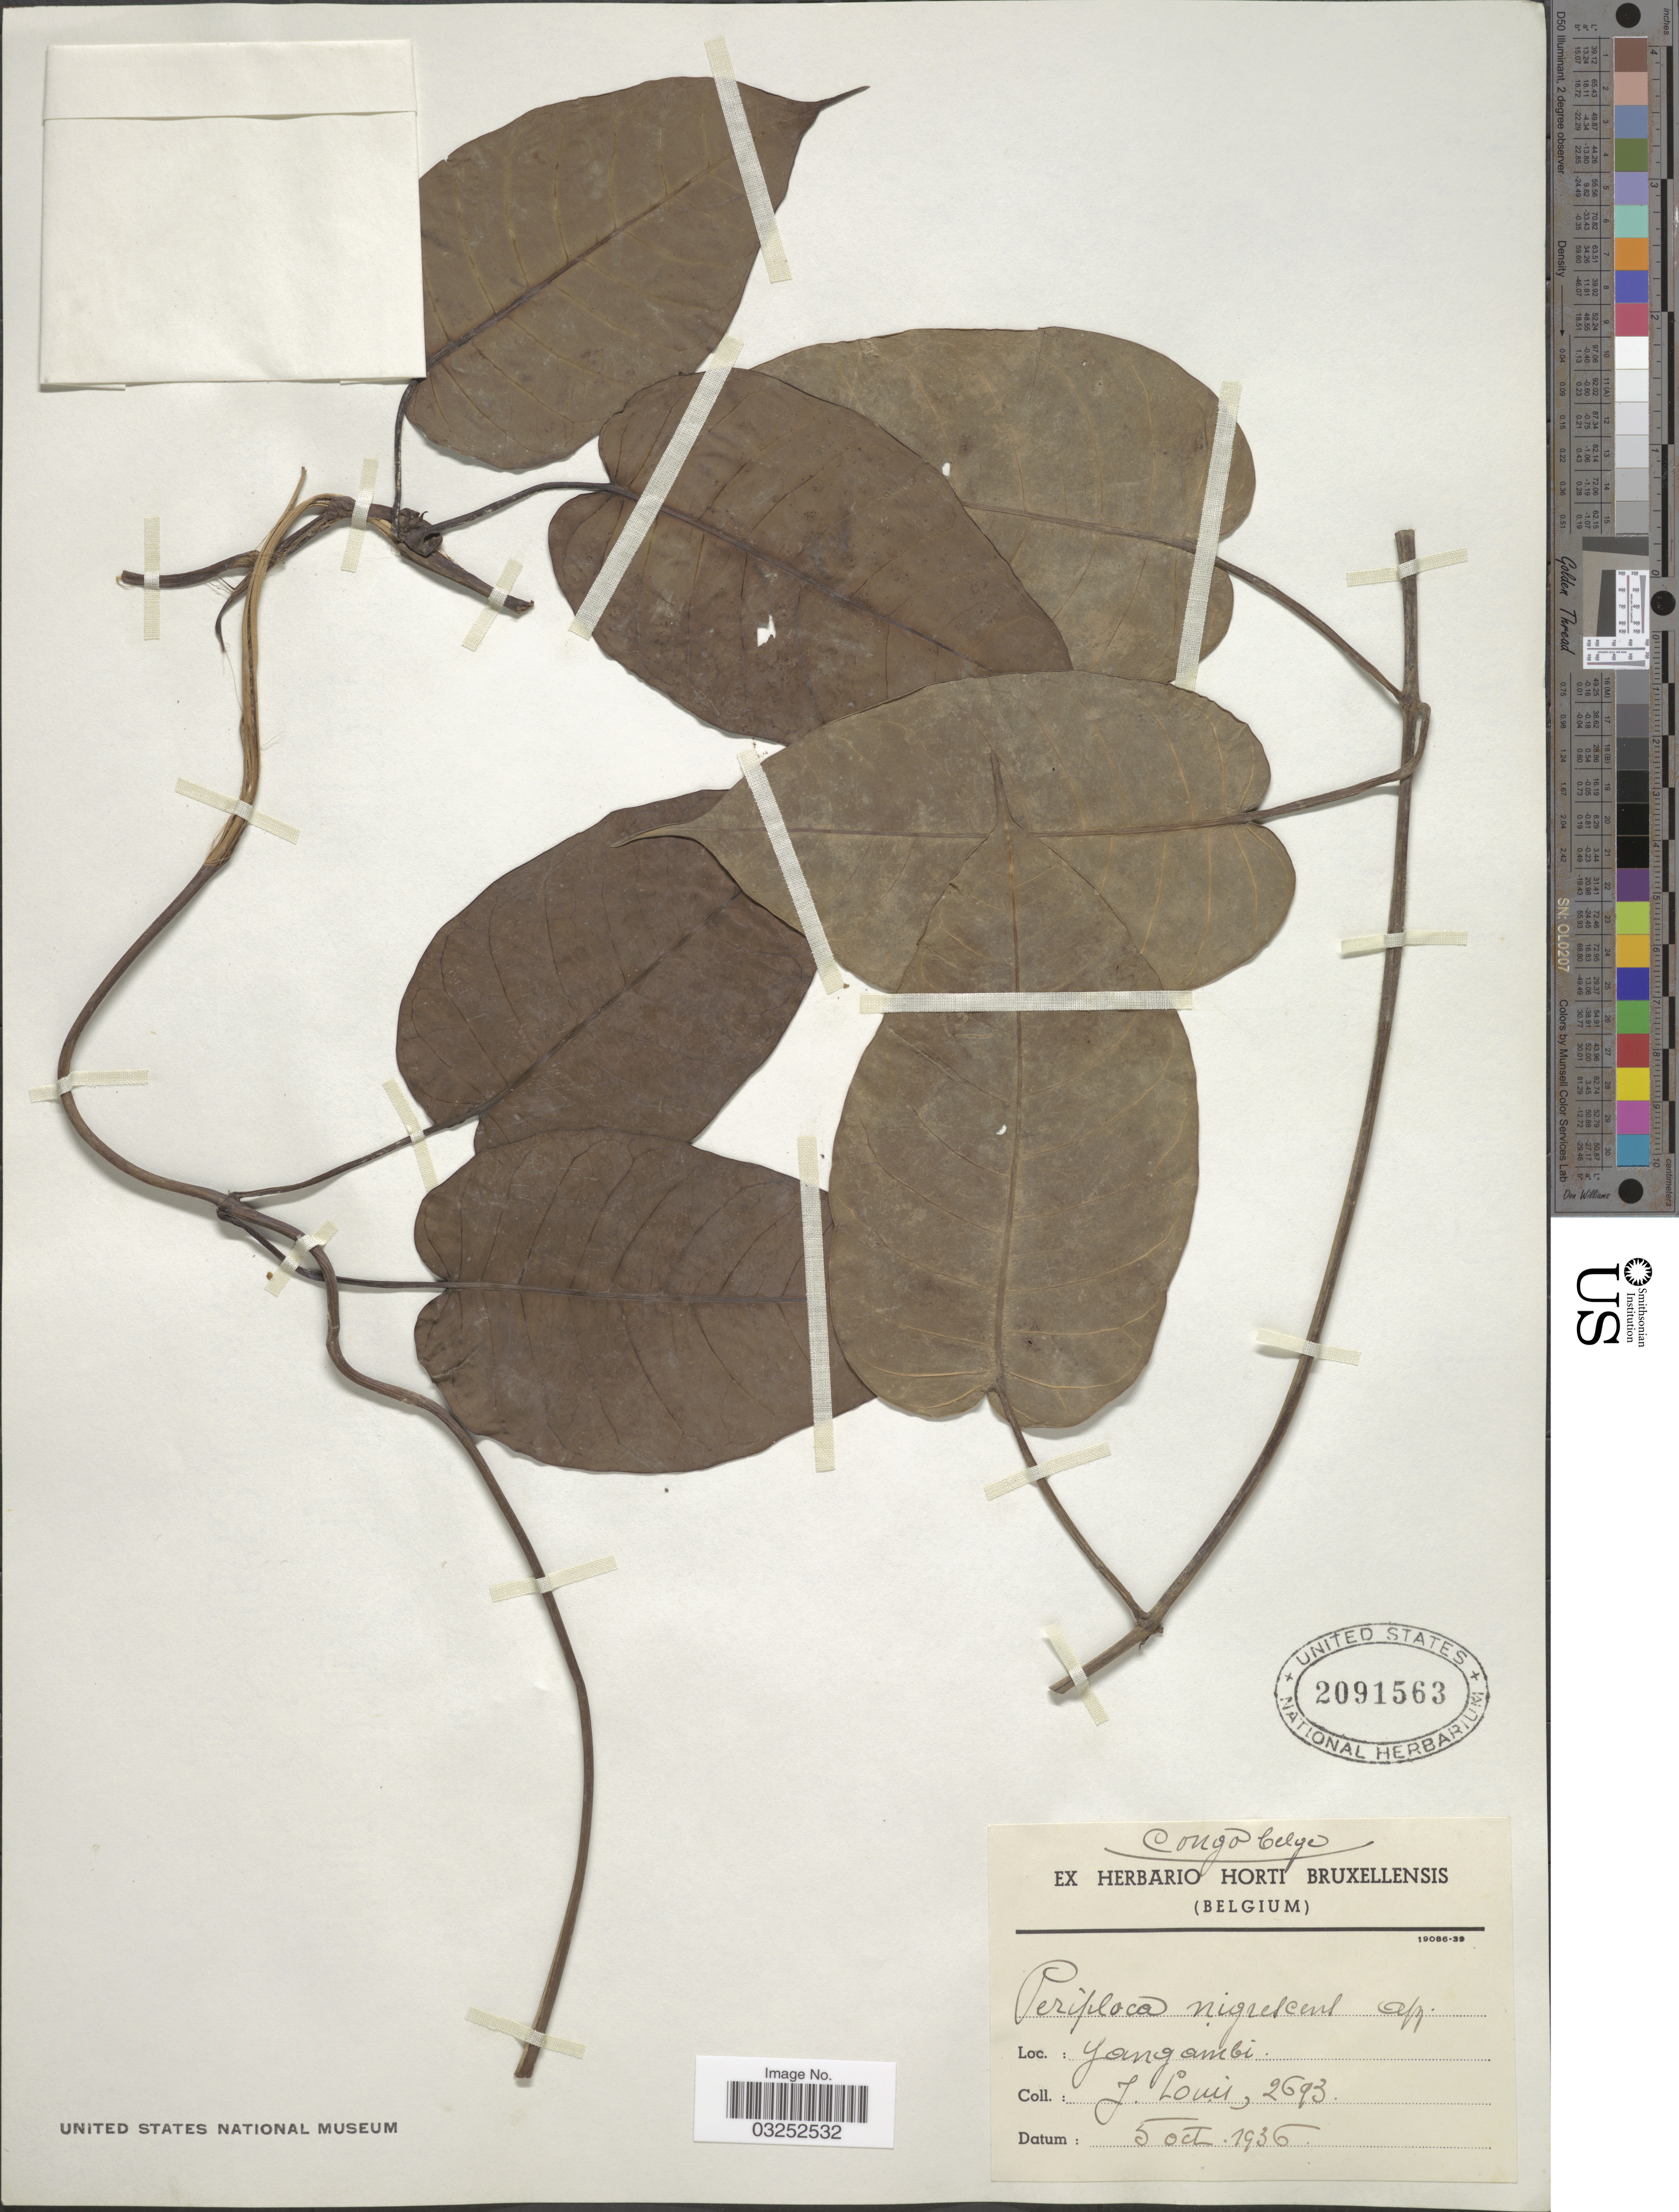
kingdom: Plantae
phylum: Tracheophyta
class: Magnoliopsida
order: Gentianales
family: Apocynaceae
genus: Periploca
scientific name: Periploca nigrescens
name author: Afzel.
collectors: J. Louis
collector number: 2693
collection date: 1936-10-05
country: Congo, Democratic Republic of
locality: Congo Belge. Yamgambi.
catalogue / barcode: US 2091563